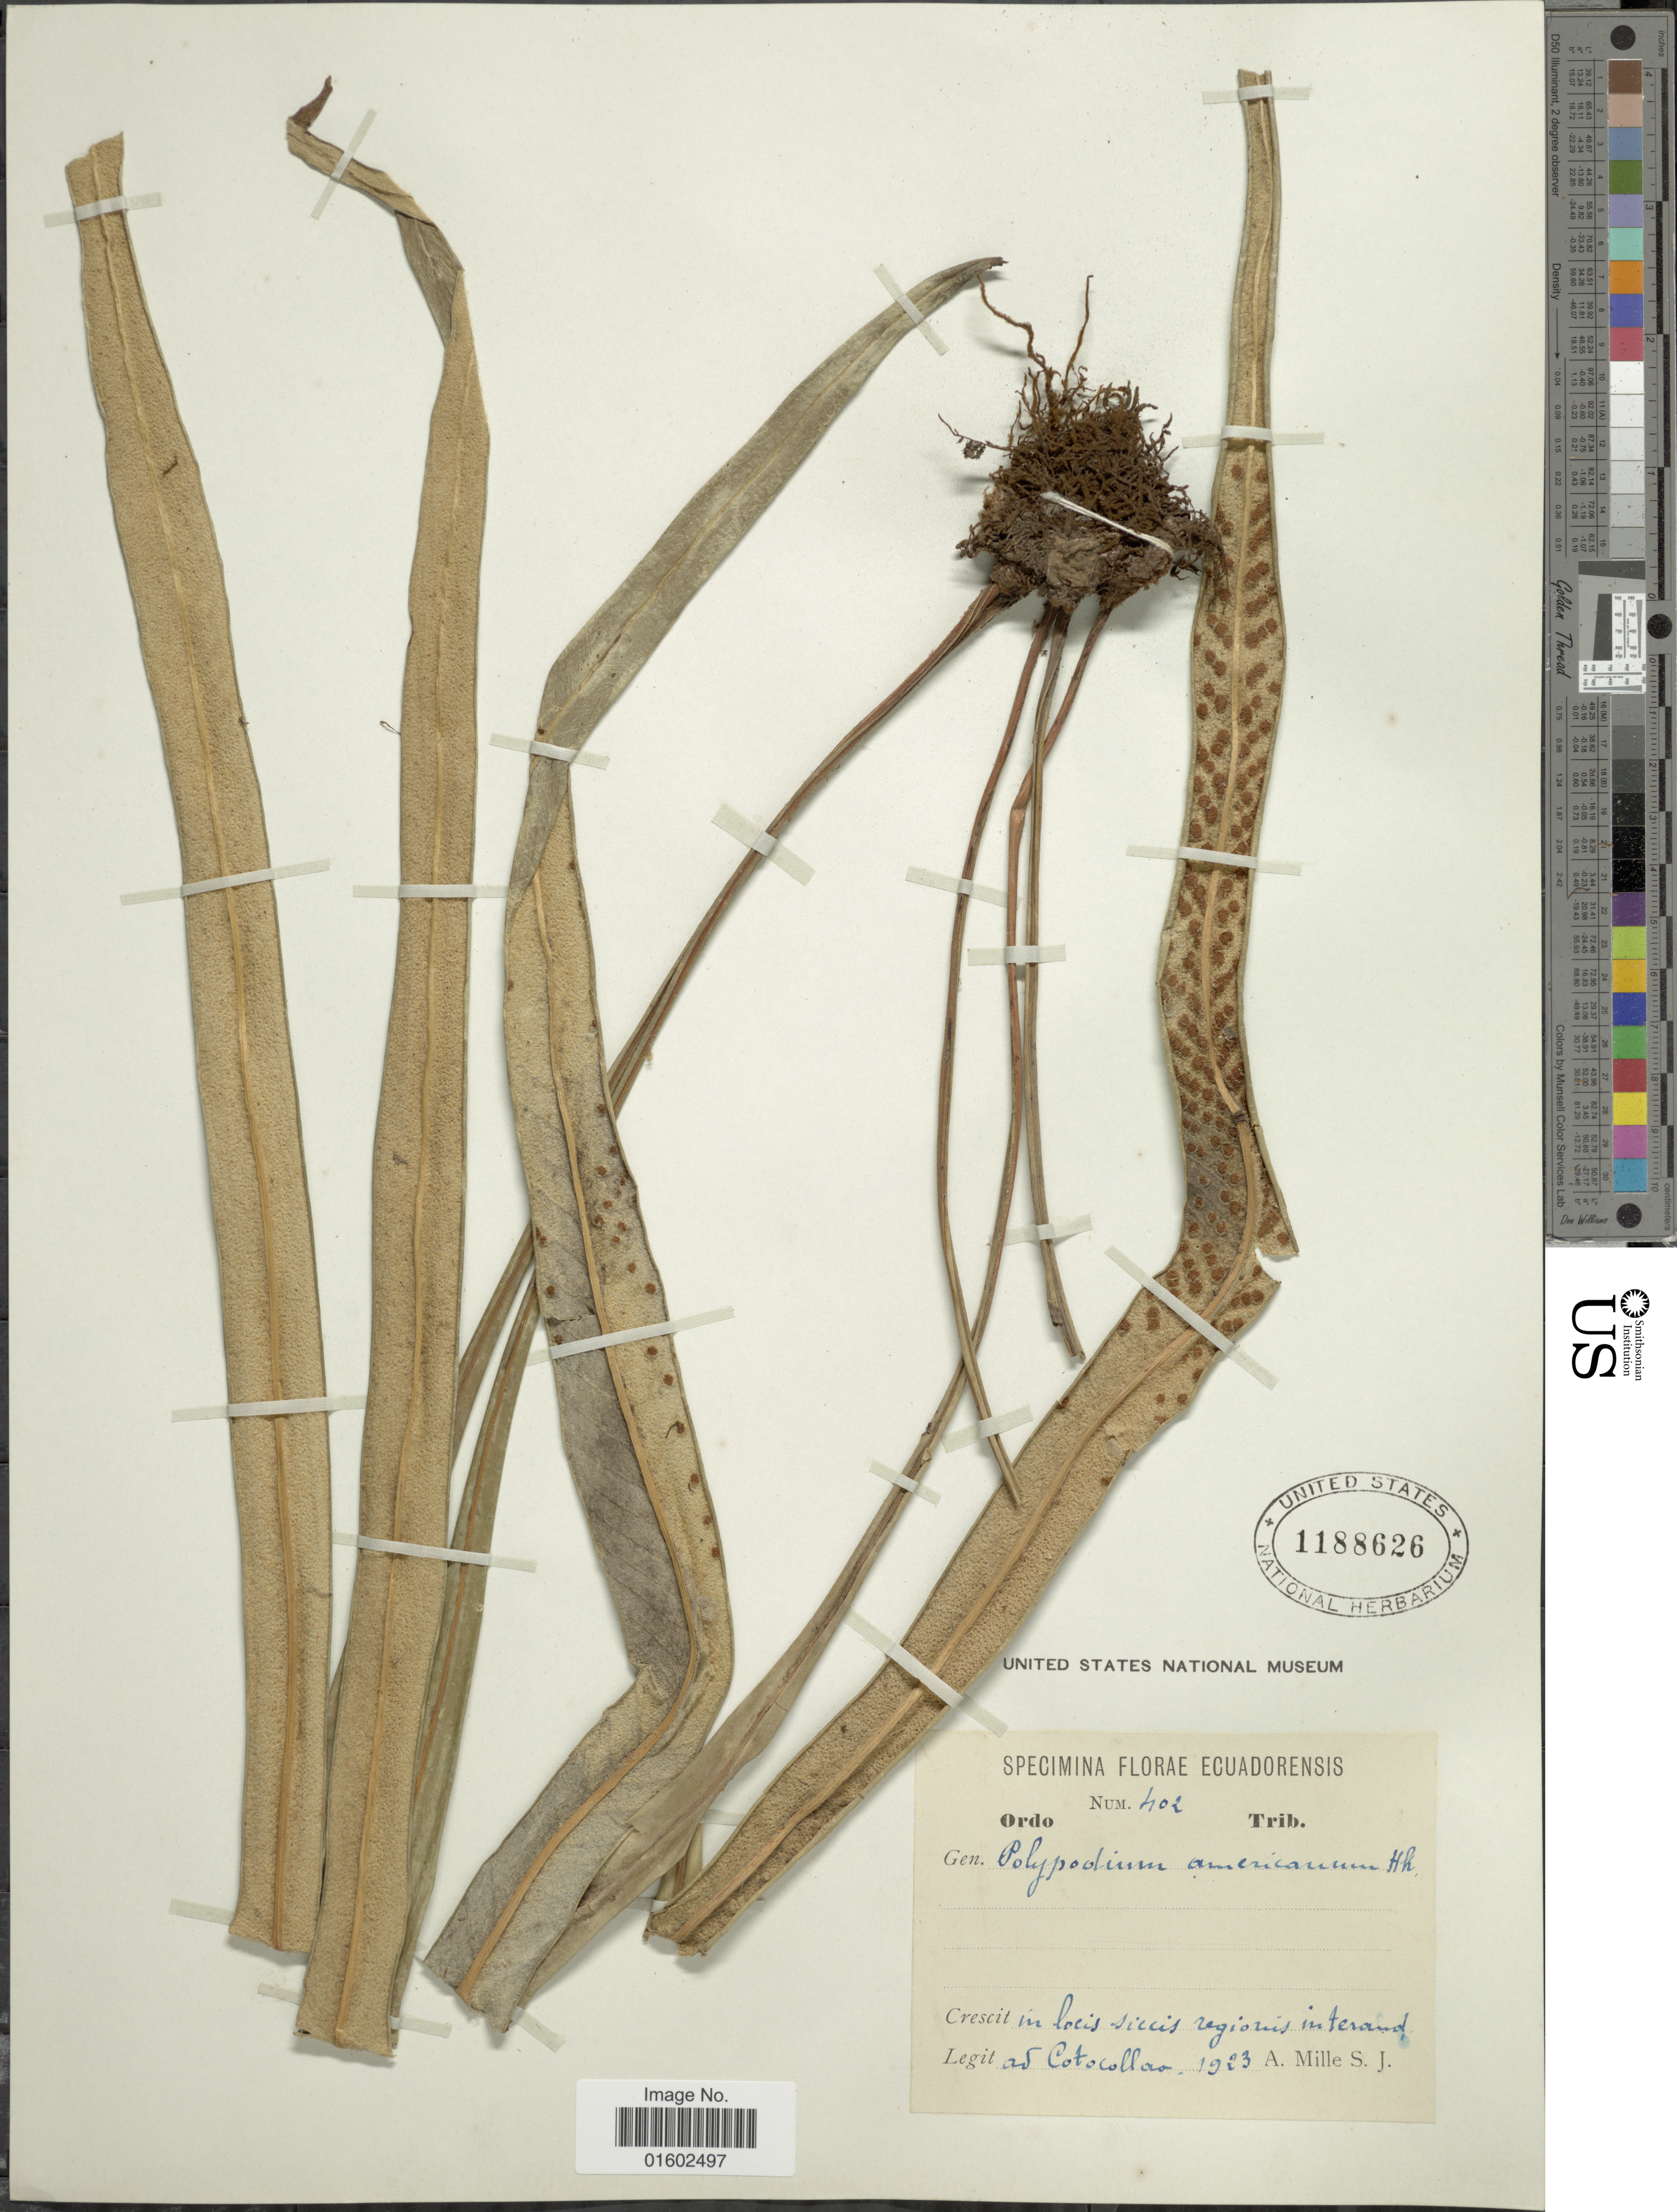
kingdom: Plantae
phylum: Tracheophyta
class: Polypodiopsida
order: Polypodiales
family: Polypodiaceae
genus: Niphidium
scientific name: Niphidium longifolium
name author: (Cav.) C.V. Morton & Lellinger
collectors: A. Mille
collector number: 402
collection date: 1823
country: Ecuador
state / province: Pichincha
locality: In locis sicces regionis interand ad Cotocollao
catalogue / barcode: US 1188626